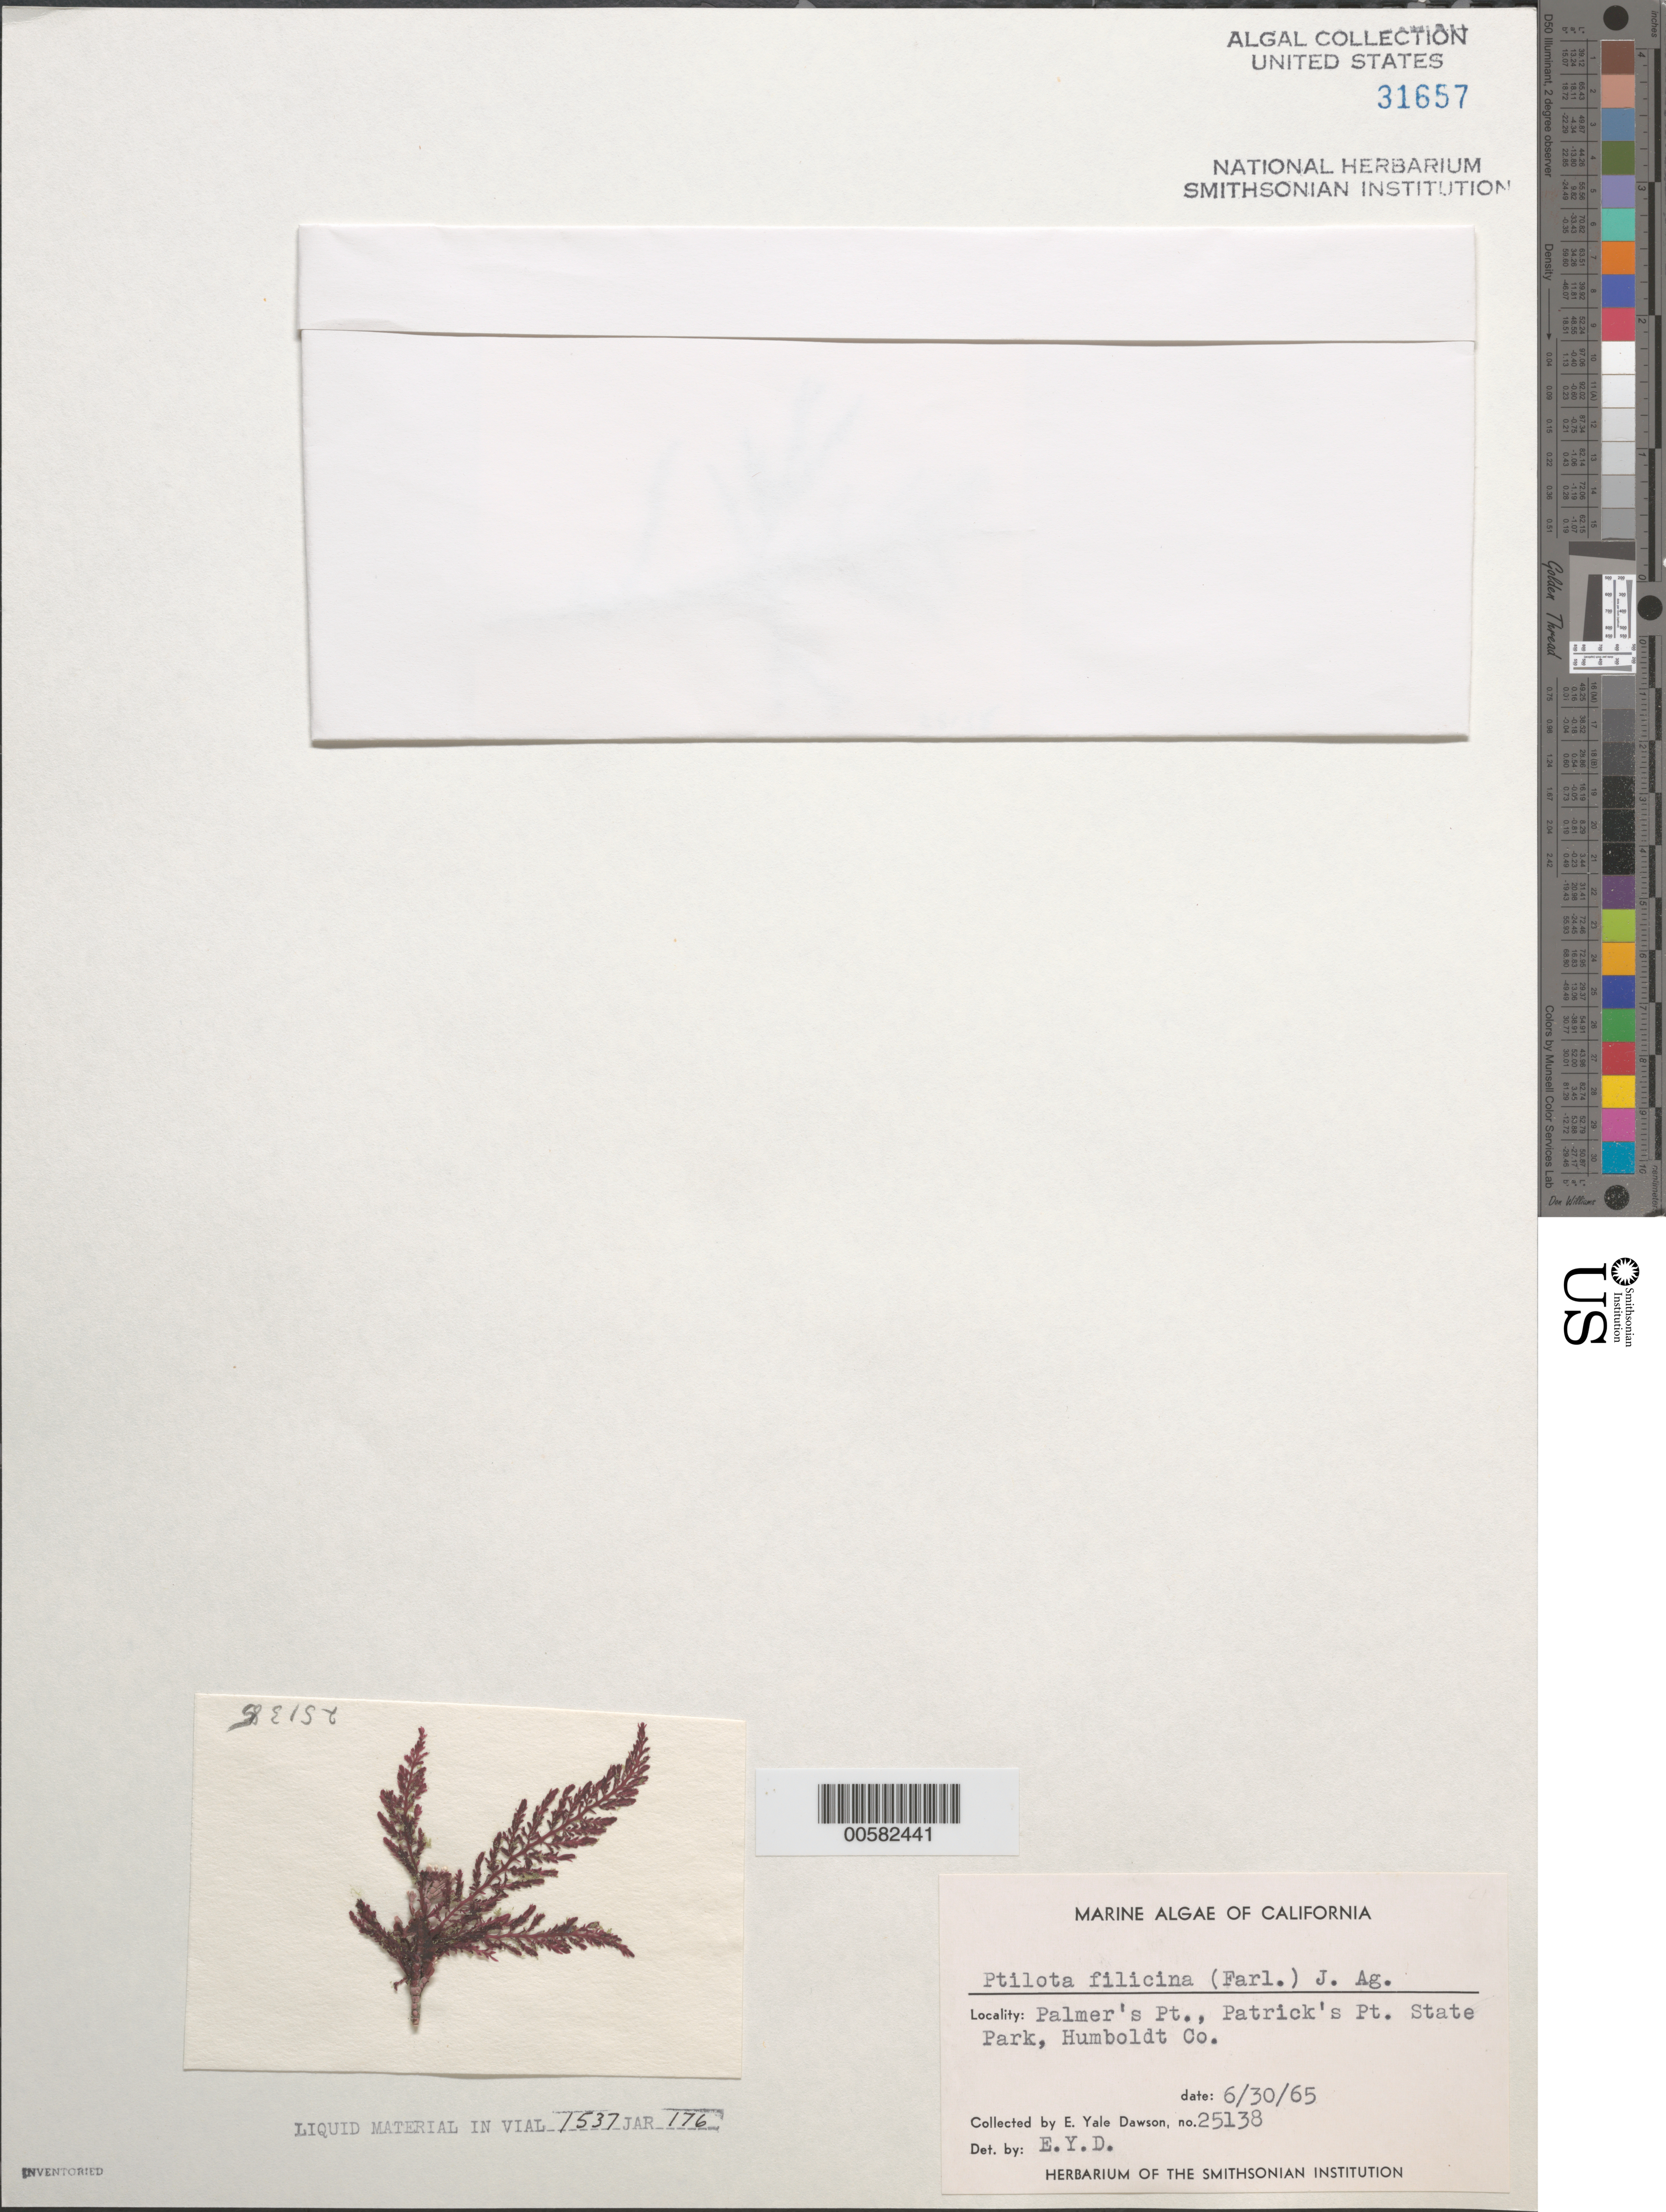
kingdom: Plantae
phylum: Rhodophyta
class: Florideophyceae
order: Ceramiales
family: Wrangeliaceae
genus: Ptilota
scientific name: Ptilota filicina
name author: J. Agardh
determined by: Dawson, E. Y.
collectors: E. Y. Dawson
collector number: EYD 25138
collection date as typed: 30 Jul 1965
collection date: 1965-07-30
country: United States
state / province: California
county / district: Humboldt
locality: Palmer's Point, Patrick's Point State Park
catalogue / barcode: US 31657